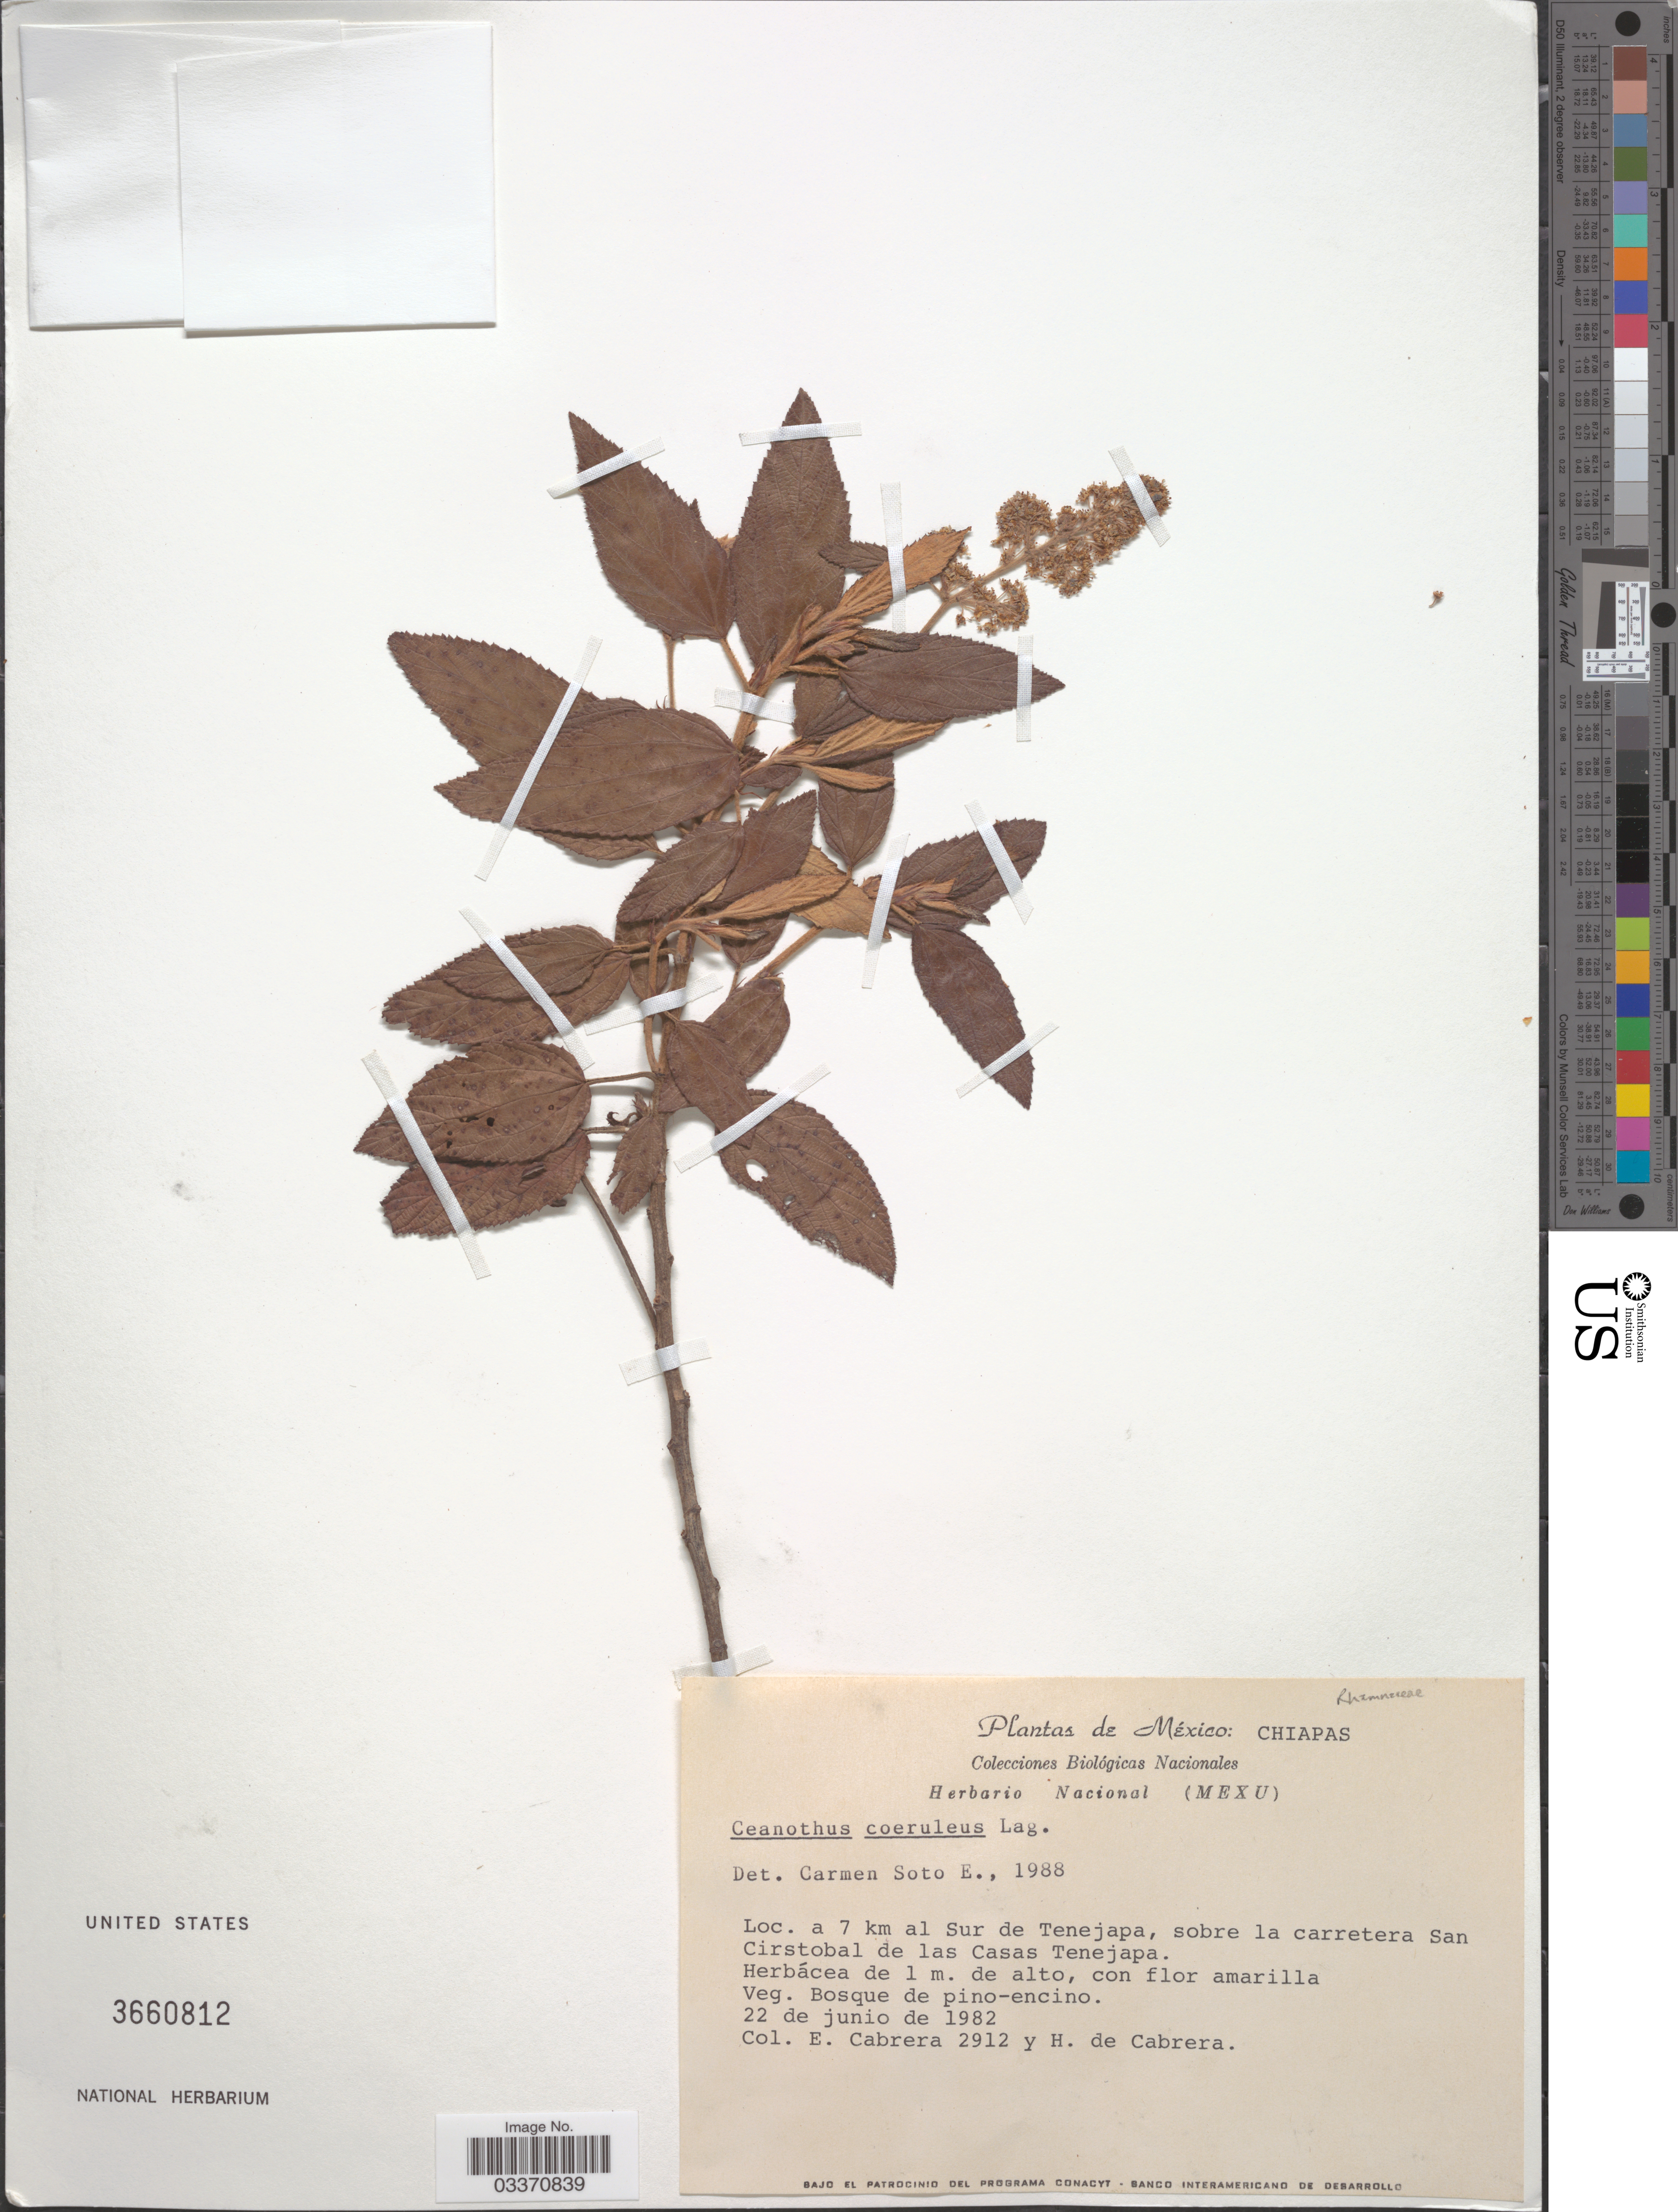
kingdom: Plantae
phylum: Tracheophyta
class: Magnoliopsida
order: Rosales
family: Rhamnaceae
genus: Ceanothus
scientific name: Ceanothus caeruleus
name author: Lag.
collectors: E. Cabrera & H. de Cabrera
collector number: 2912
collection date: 1982-06-22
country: Mexico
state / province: Chiapas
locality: A 7 km al Sur de Tenejapa, sobre la carretera San Cirstobal de las Casas Tenejapa.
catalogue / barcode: US 3660812